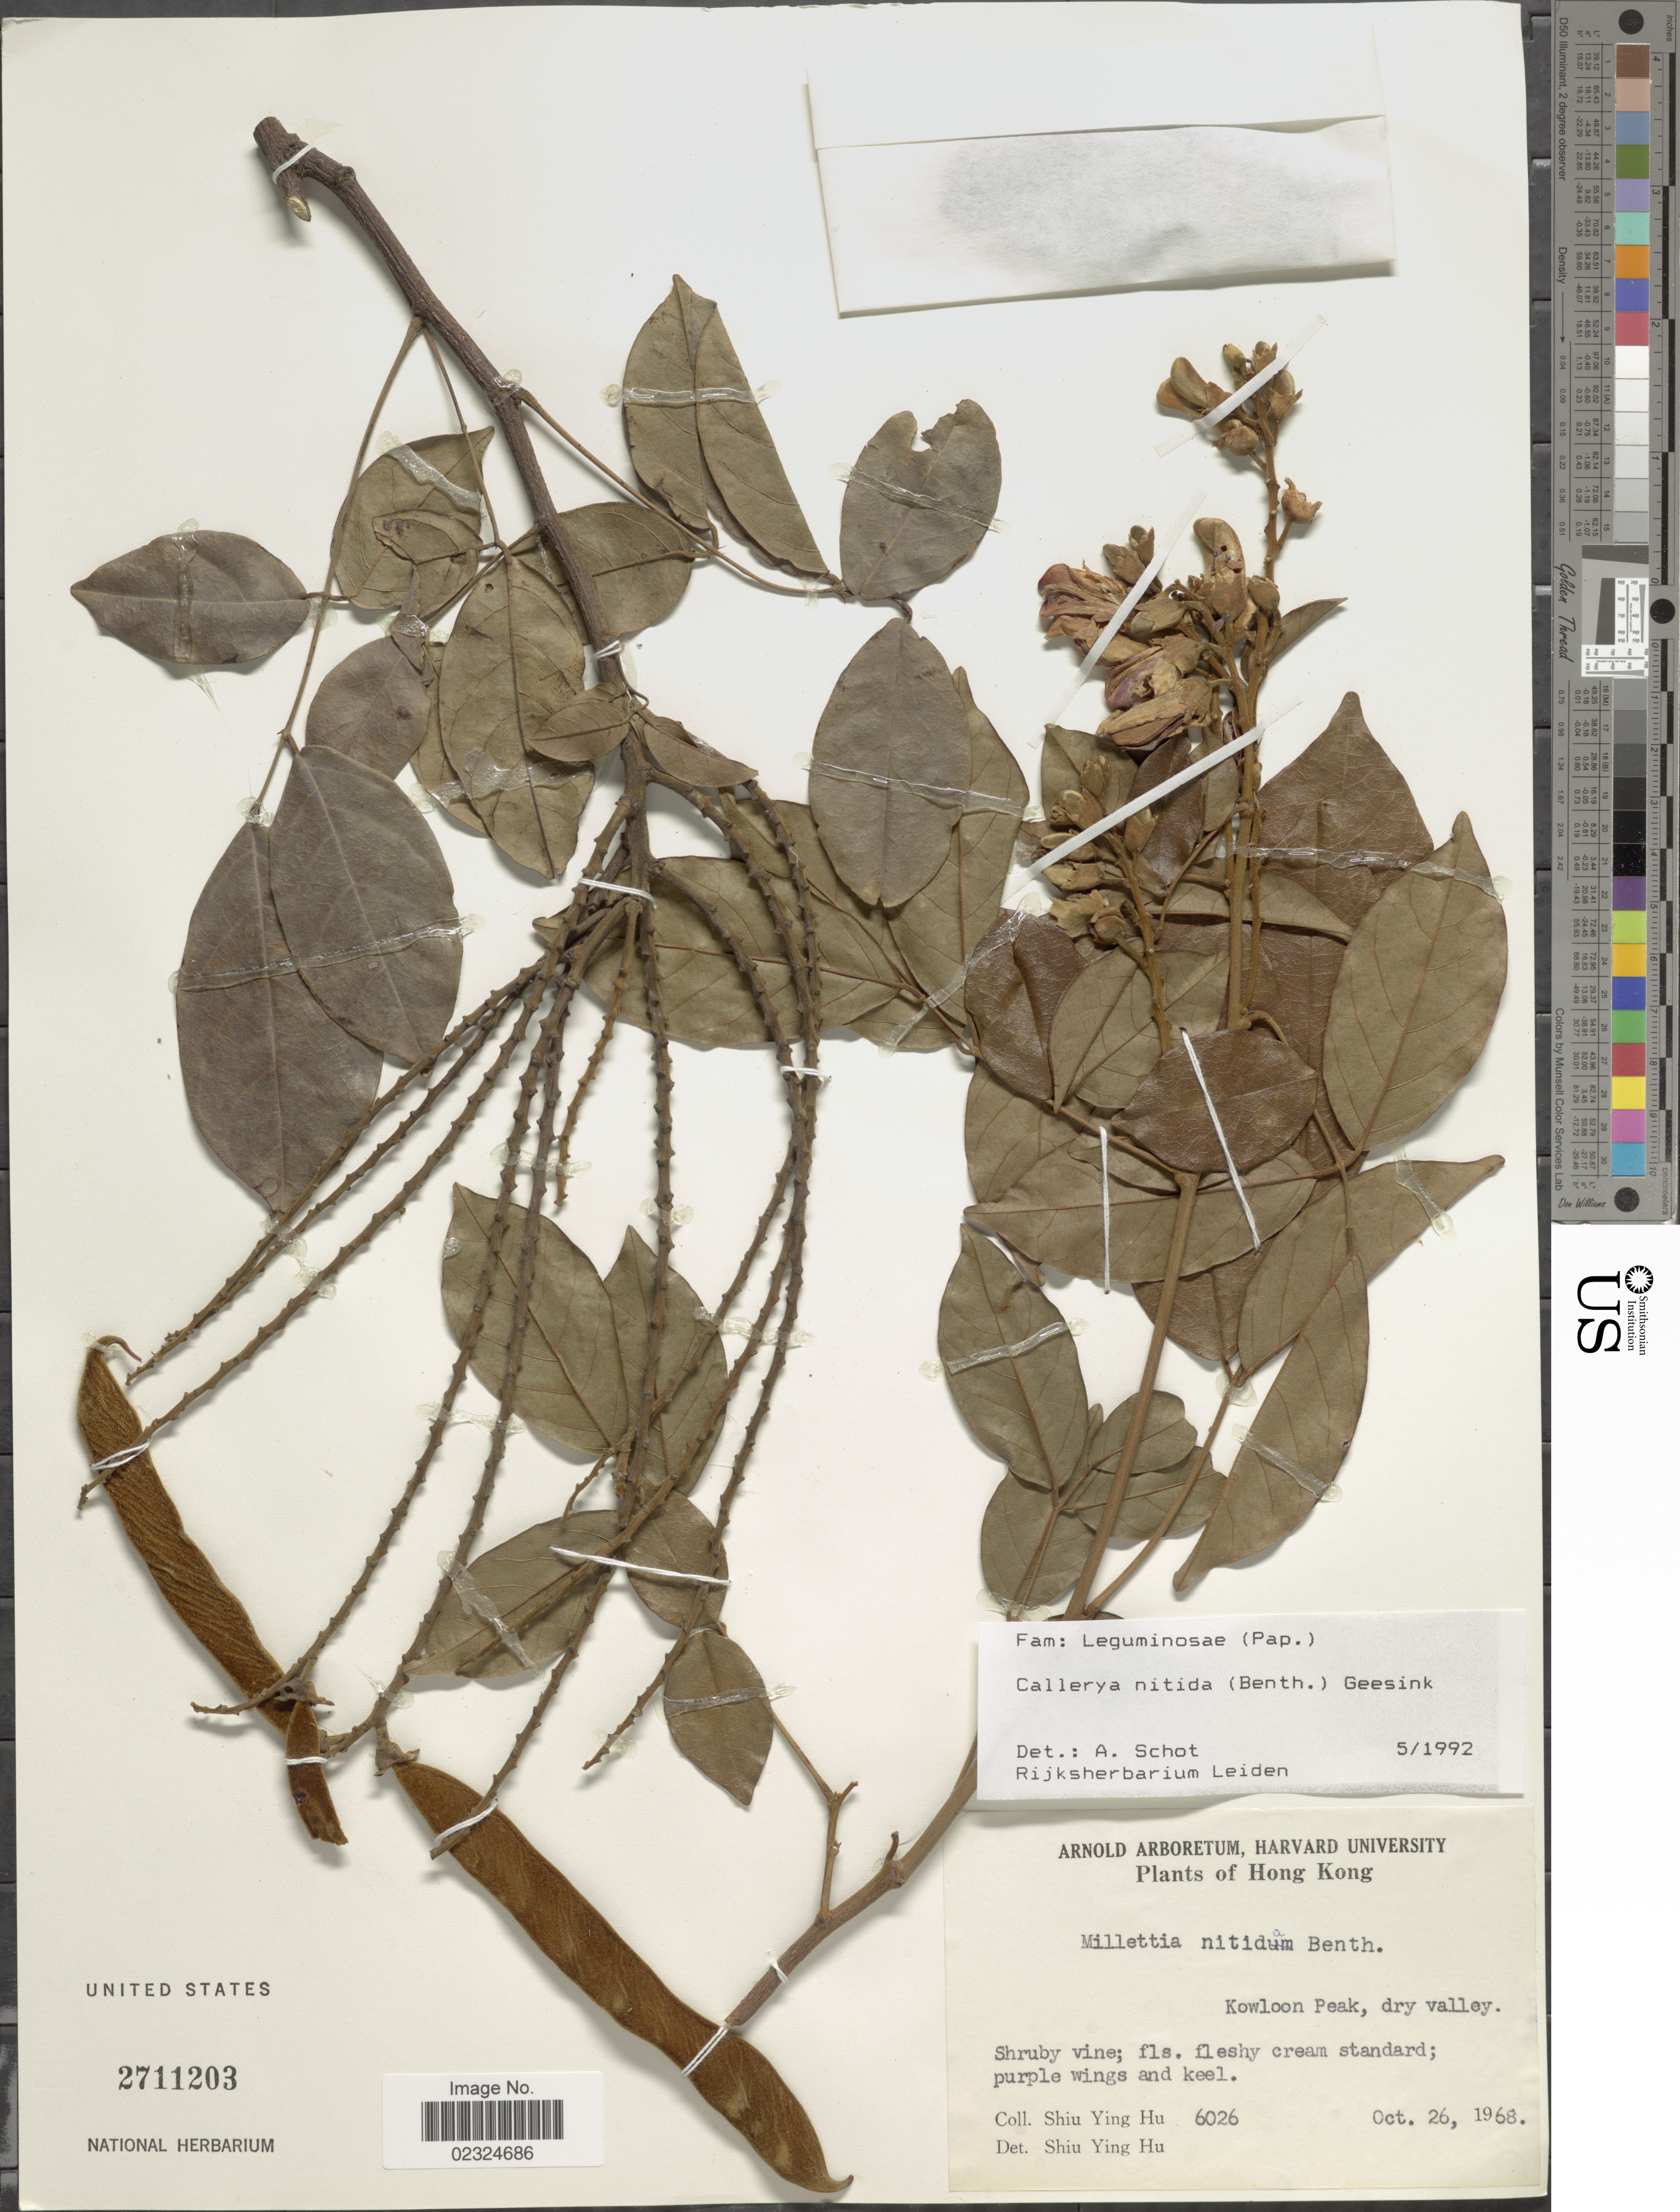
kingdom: Plantae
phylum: Tracheophyta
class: Magnoliopsida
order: Fabales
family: Fabaceae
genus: Callerya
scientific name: Callerya nitida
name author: (Benth.) R. Geesink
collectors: S. Y. Hu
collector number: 6026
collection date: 1968-10-26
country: China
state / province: Hong Kong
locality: Kowloon Peak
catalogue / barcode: US 2711203